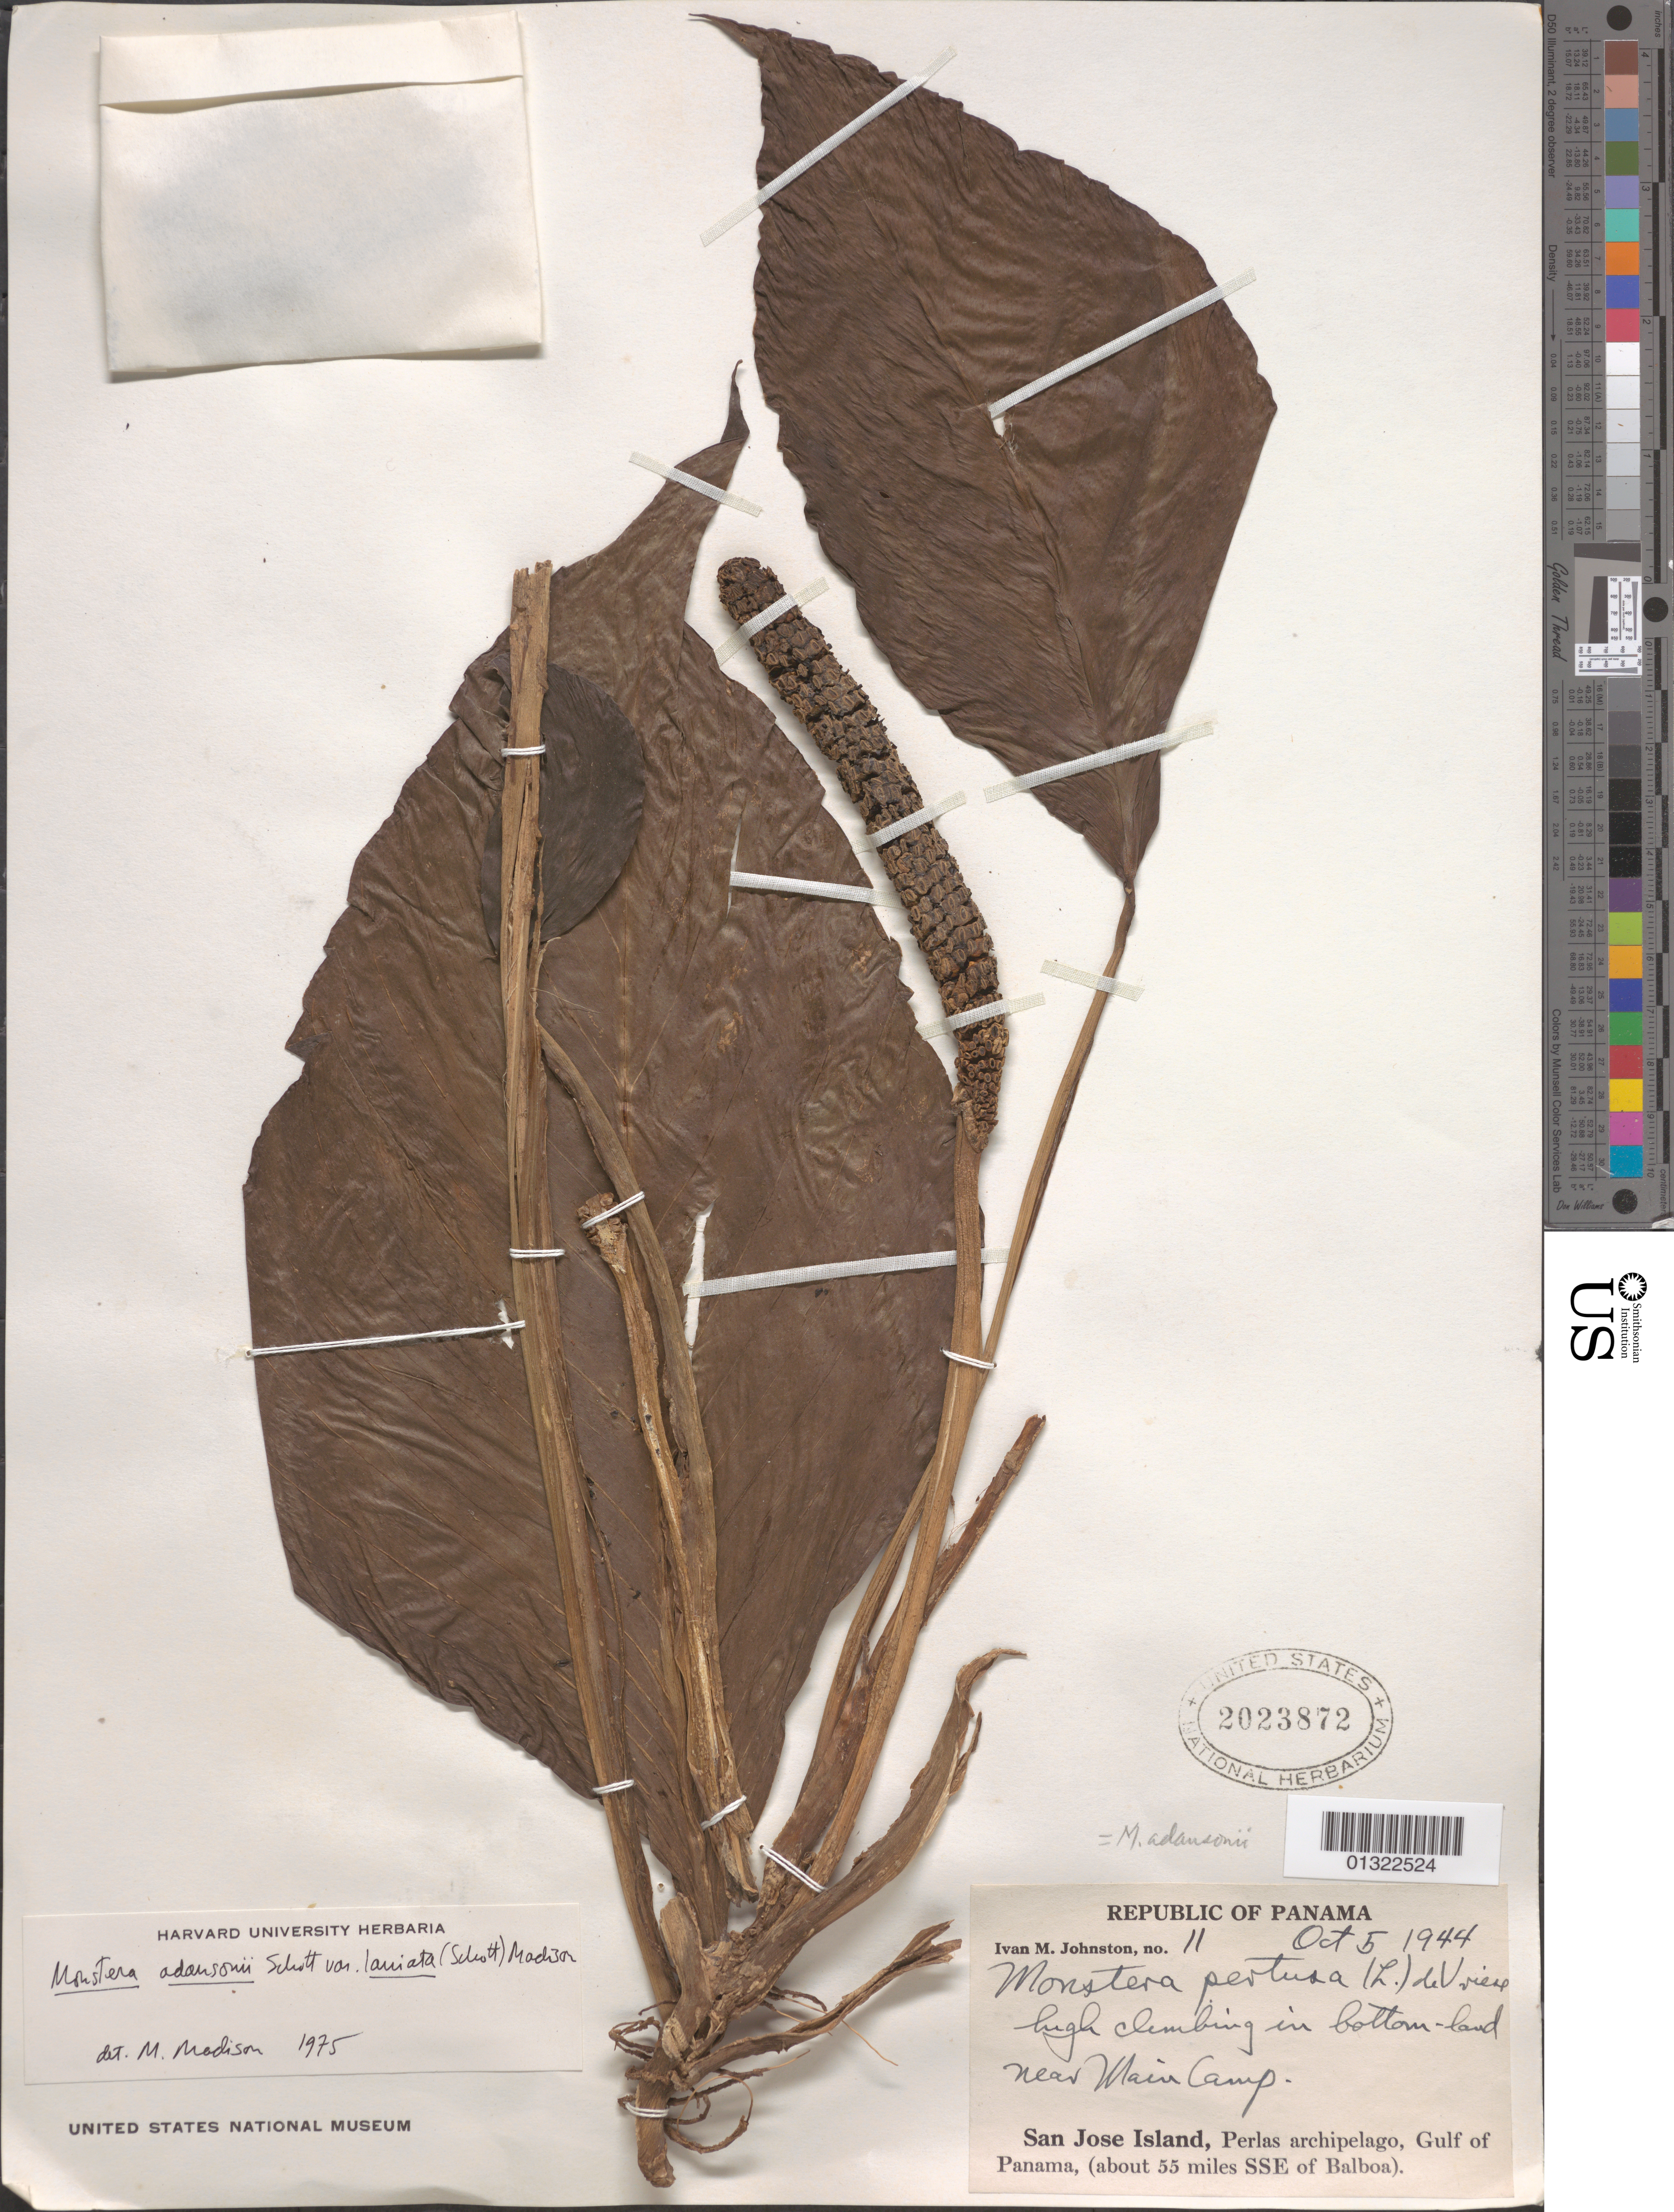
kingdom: Plantae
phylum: Tracheophyta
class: Liliopsida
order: Alismatales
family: Araceae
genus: Monstera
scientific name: Monstera adansonii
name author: Schott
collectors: I.M. Johnston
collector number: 115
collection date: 1994-10-05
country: Panama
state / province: Panamá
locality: Near Main Camp. San Jose Island, Perlas archipelago, Gulf of Panama, (about 55 miles SSE of Balboa).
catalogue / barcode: US 2023872